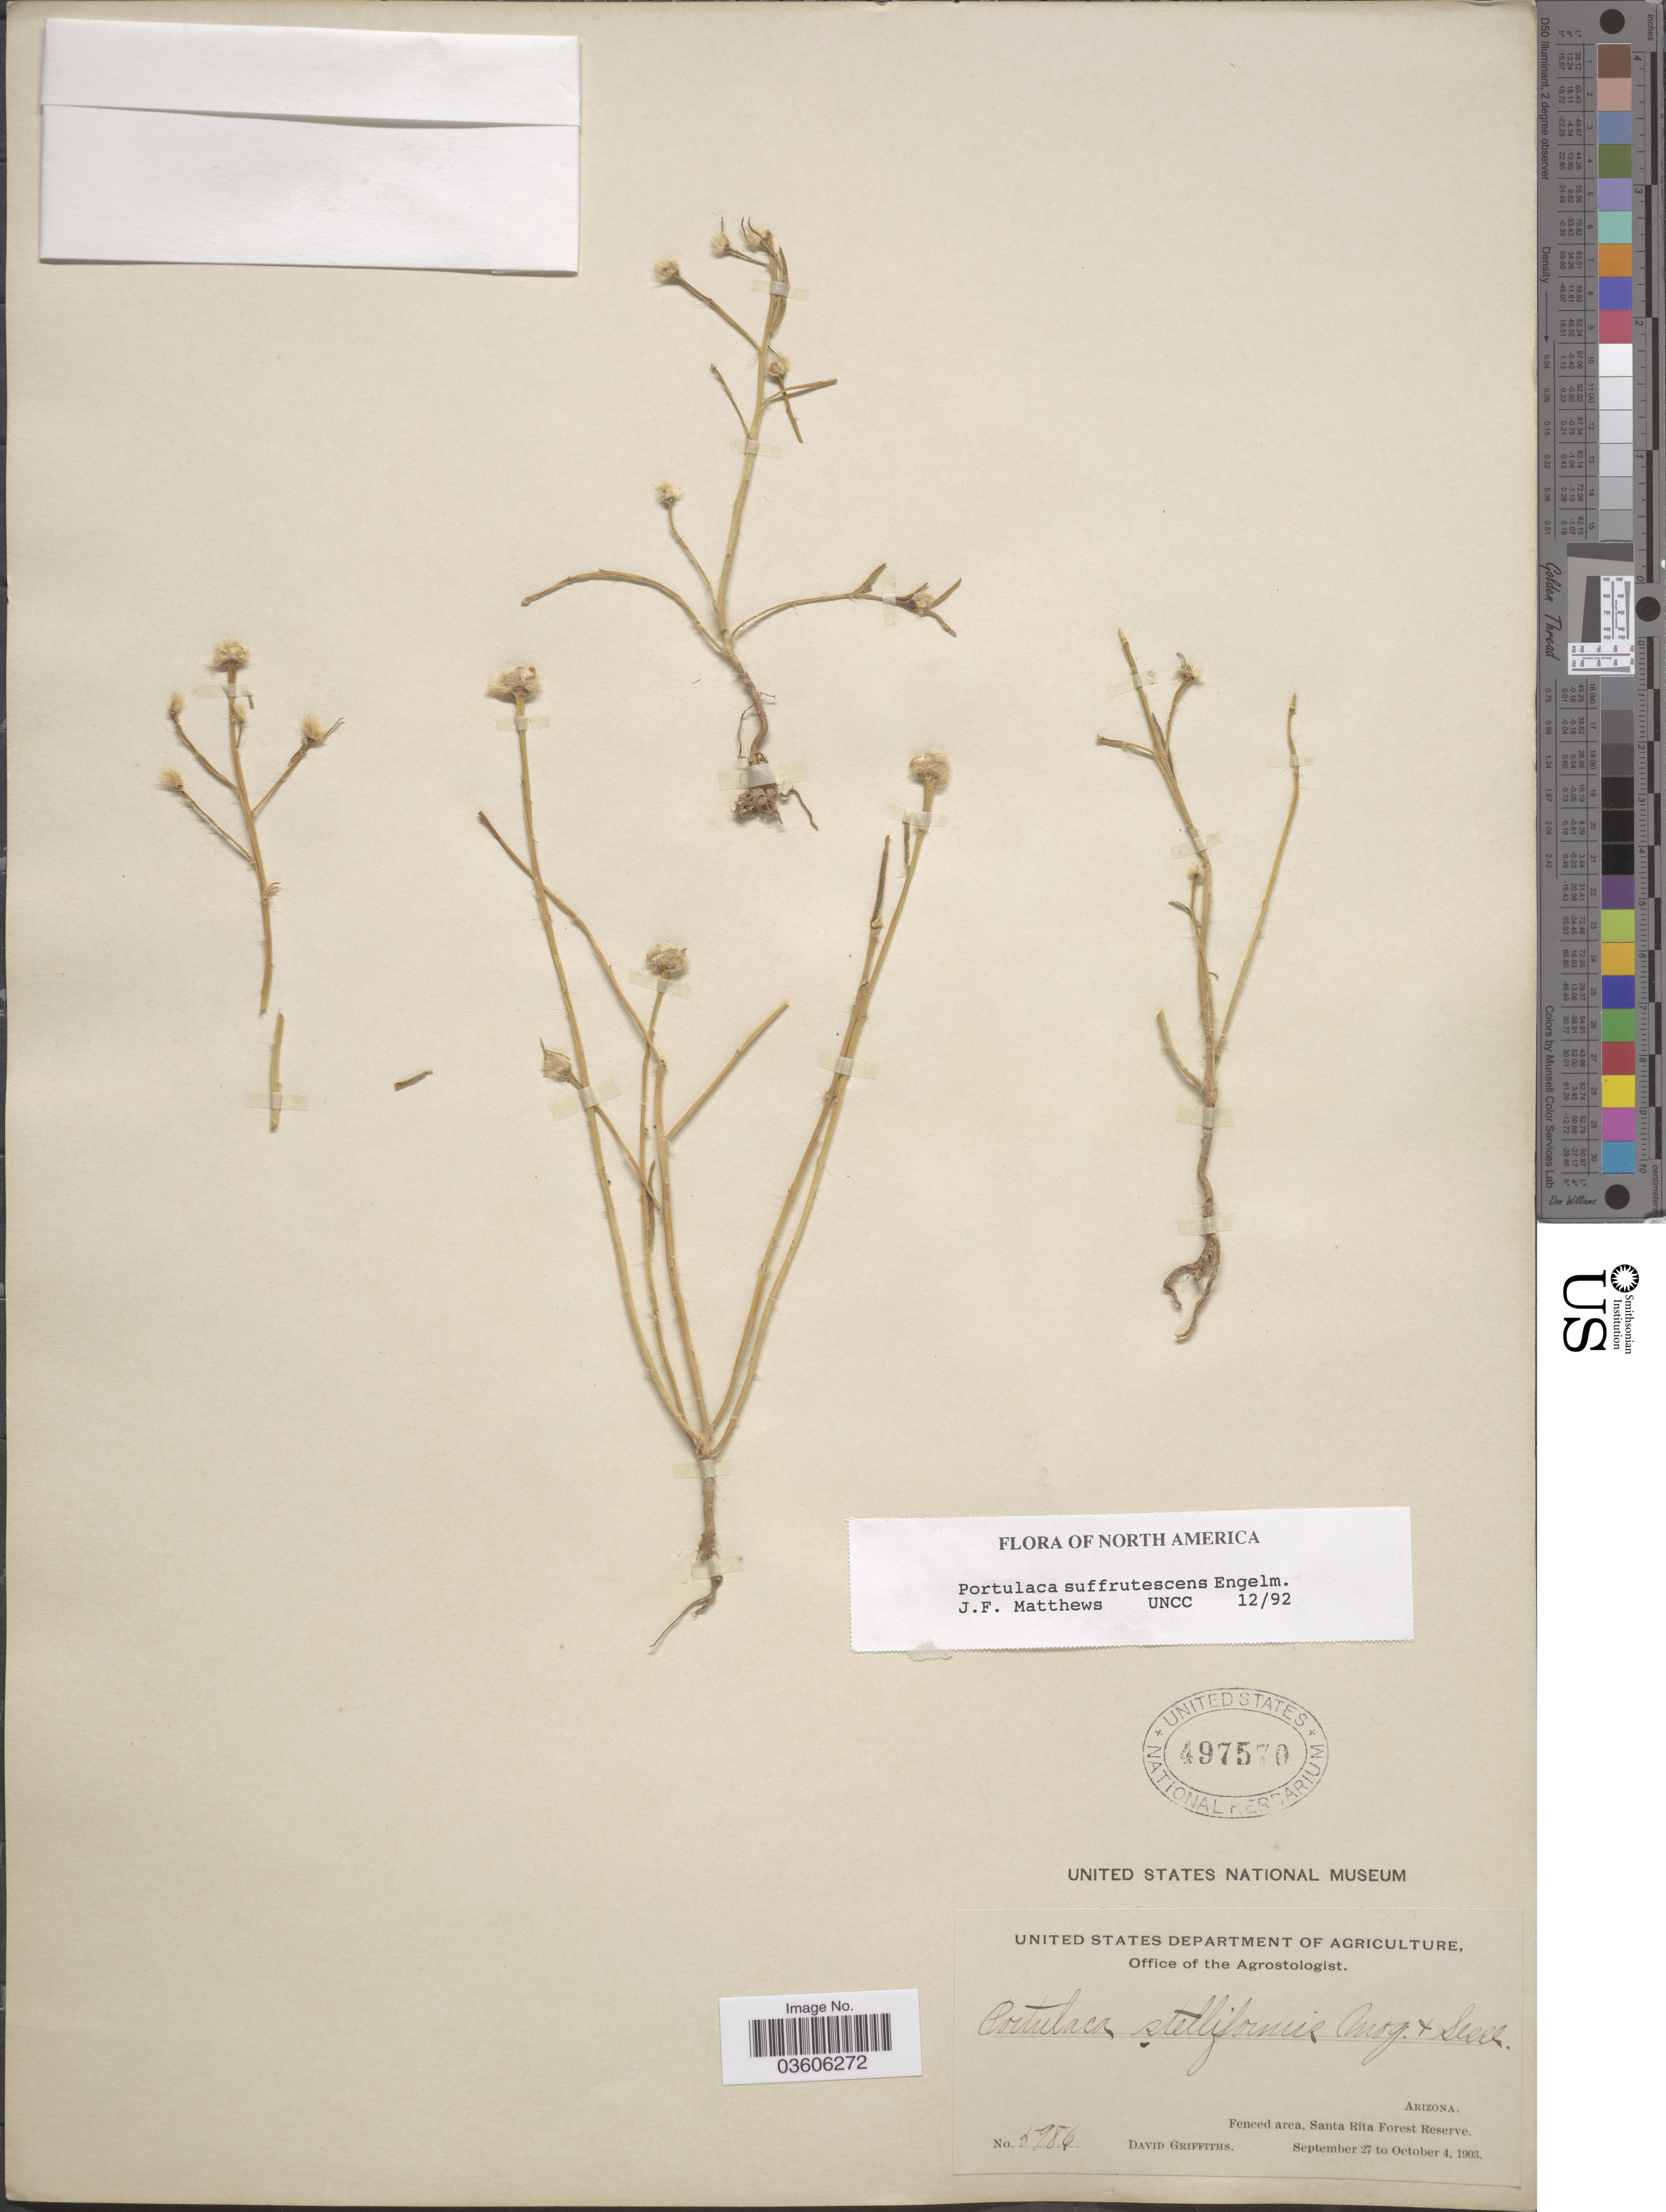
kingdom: Plantae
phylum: Tracheophyta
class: Magnoliopsida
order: Caryophyllales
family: Portulacaceae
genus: Portulaca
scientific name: Portulaca suffrutescens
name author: Engelm.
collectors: D. Griffiths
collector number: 5986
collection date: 1903-09-27/1903-10-04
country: United States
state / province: Arizona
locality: Fenced area, Santa Rita Forest Reserve.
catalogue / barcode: US 497570